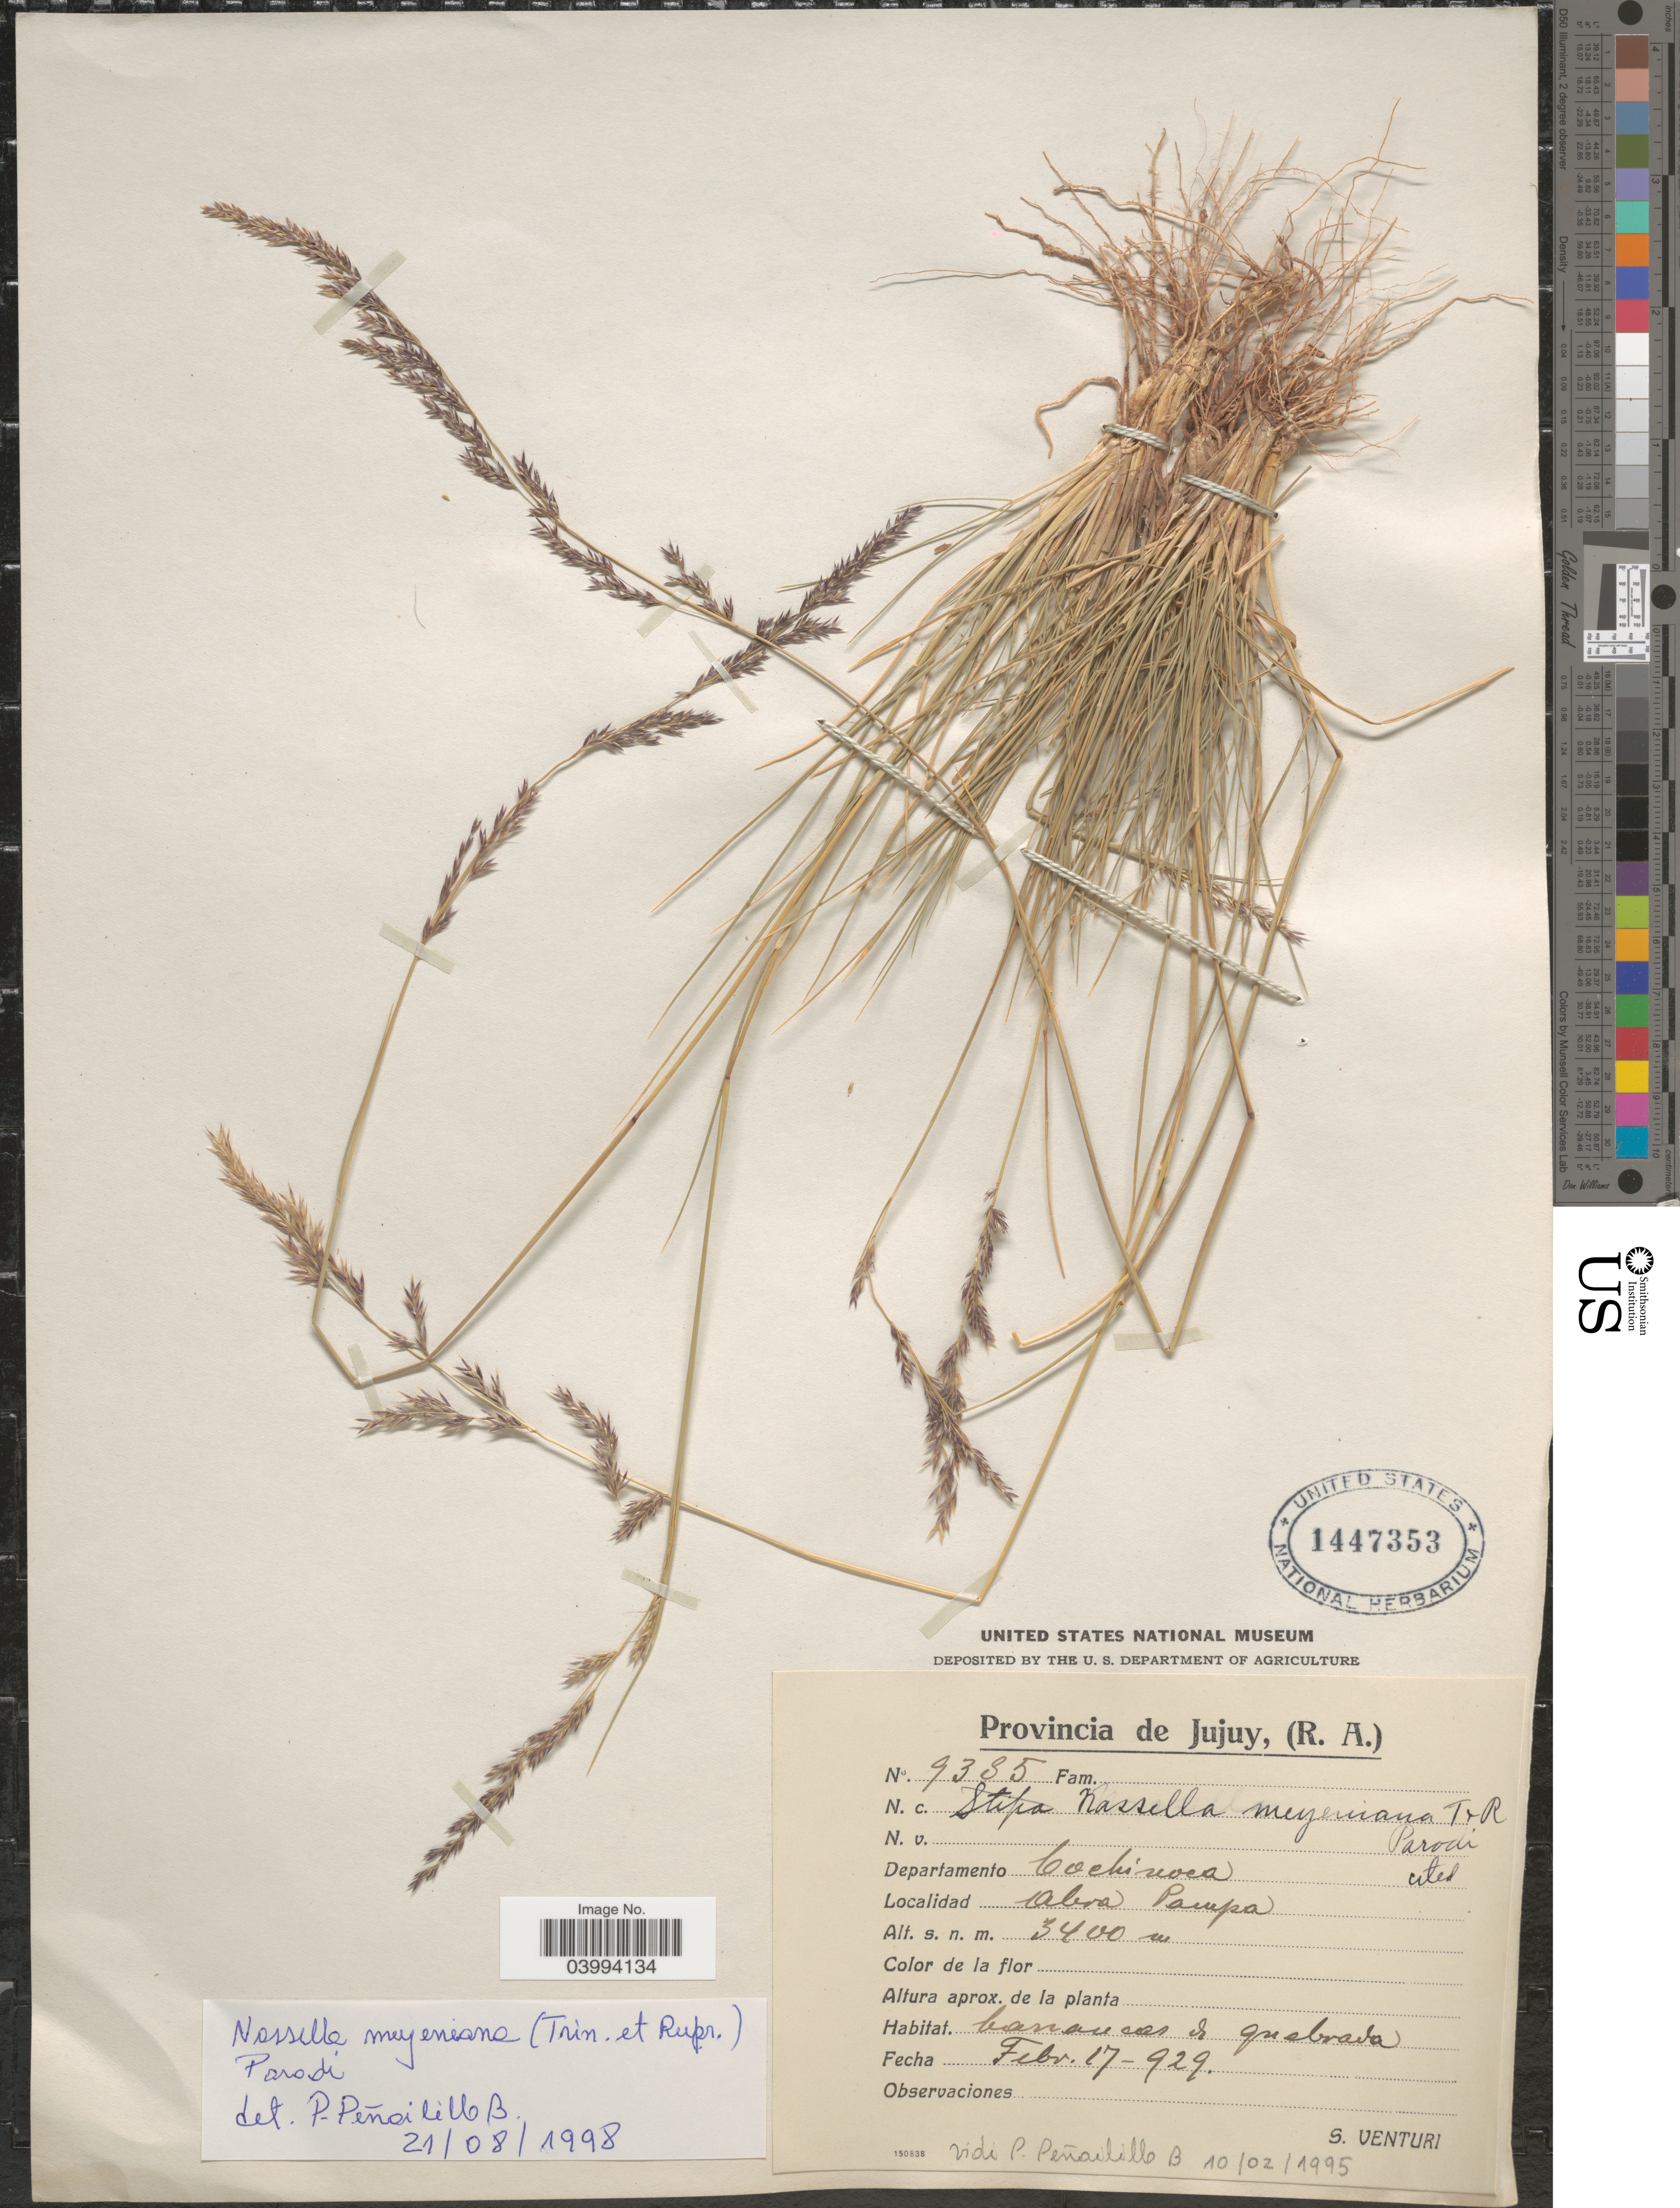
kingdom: Plantae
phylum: Tracheophyta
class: Liliopsida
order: Poales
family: Poaceae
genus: Nassella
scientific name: Nassella meyeniana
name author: (Trin. & Rupr.) Parodi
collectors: S. Venturi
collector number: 9385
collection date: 1929-02-17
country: Argentina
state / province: Jujuy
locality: Departamento Cochinoca. Abra Pampa.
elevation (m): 3400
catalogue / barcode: US 1447353